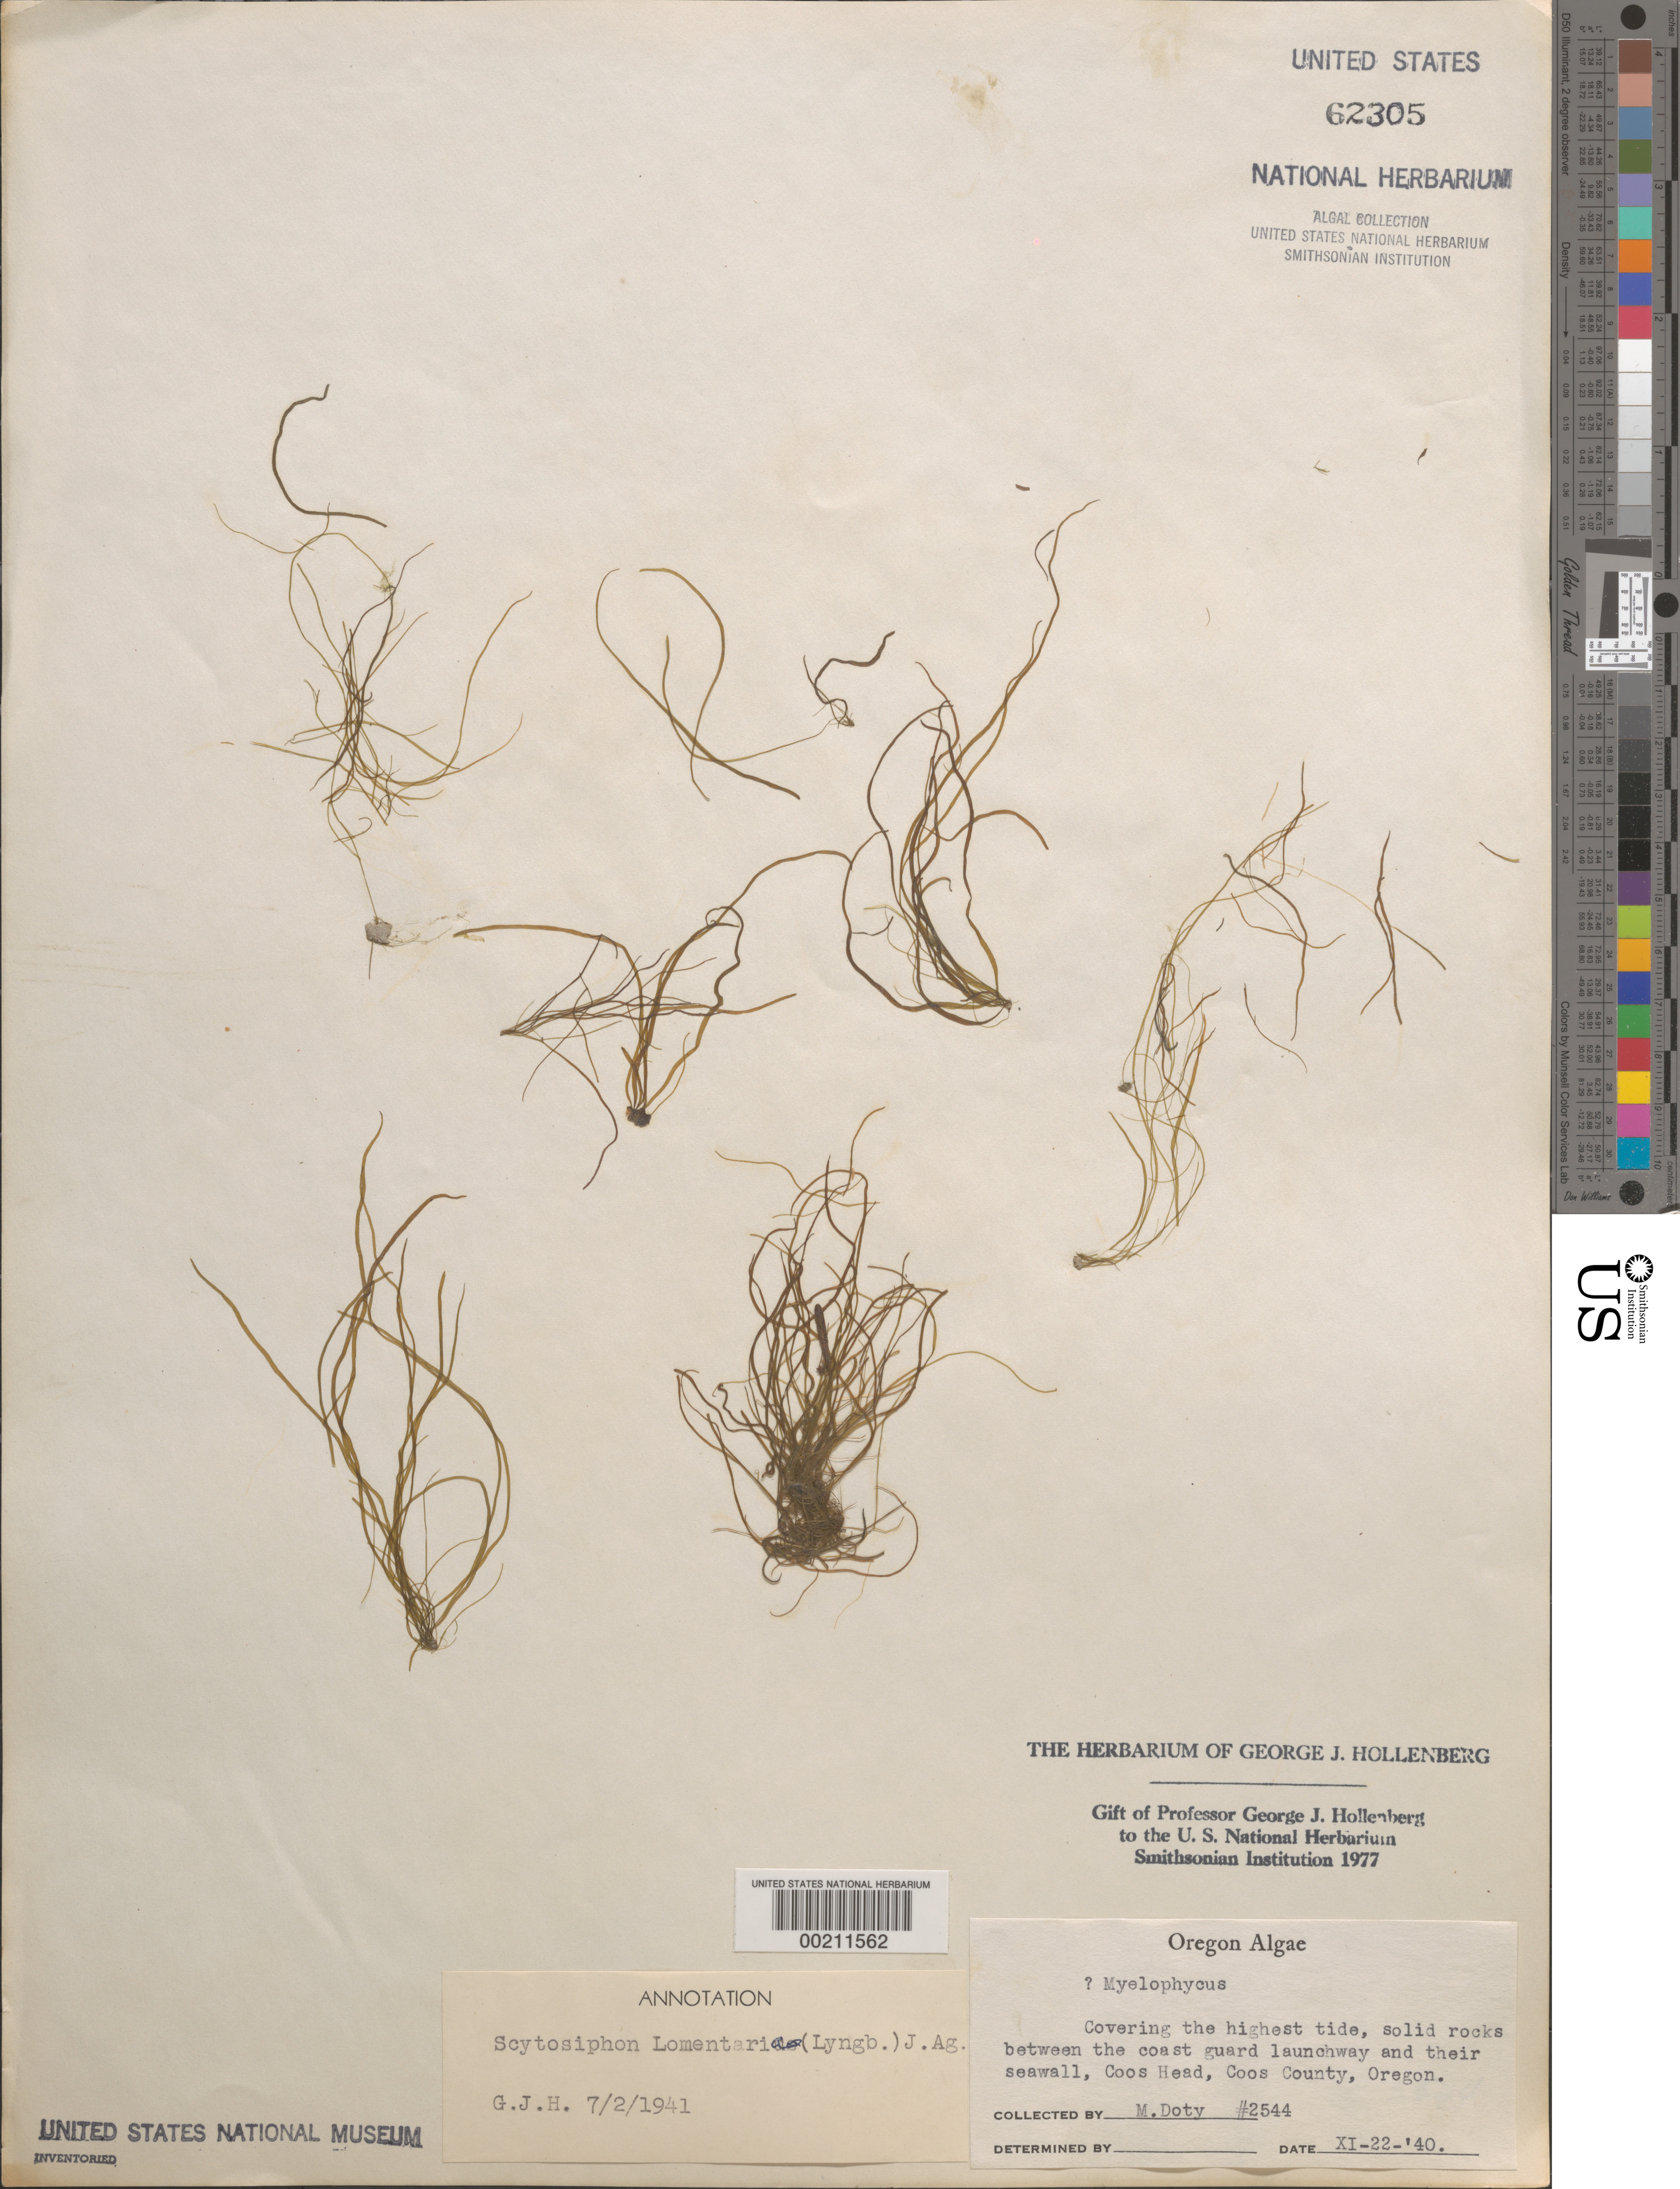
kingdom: Chromista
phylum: Ochrophyta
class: Phaeophyceae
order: Scytosiphonales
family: Scytosiphonaceae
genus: Scytosiphon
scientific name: Scytosiphon lomentaria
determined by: Hollenberg, George J.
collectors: M. S. Doty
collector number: MSD 2544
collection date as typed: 22 Nov 1940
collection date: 1940-11-22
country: United States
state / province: Oregon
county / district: Coos County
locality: Coos Head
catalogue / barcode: US 62305